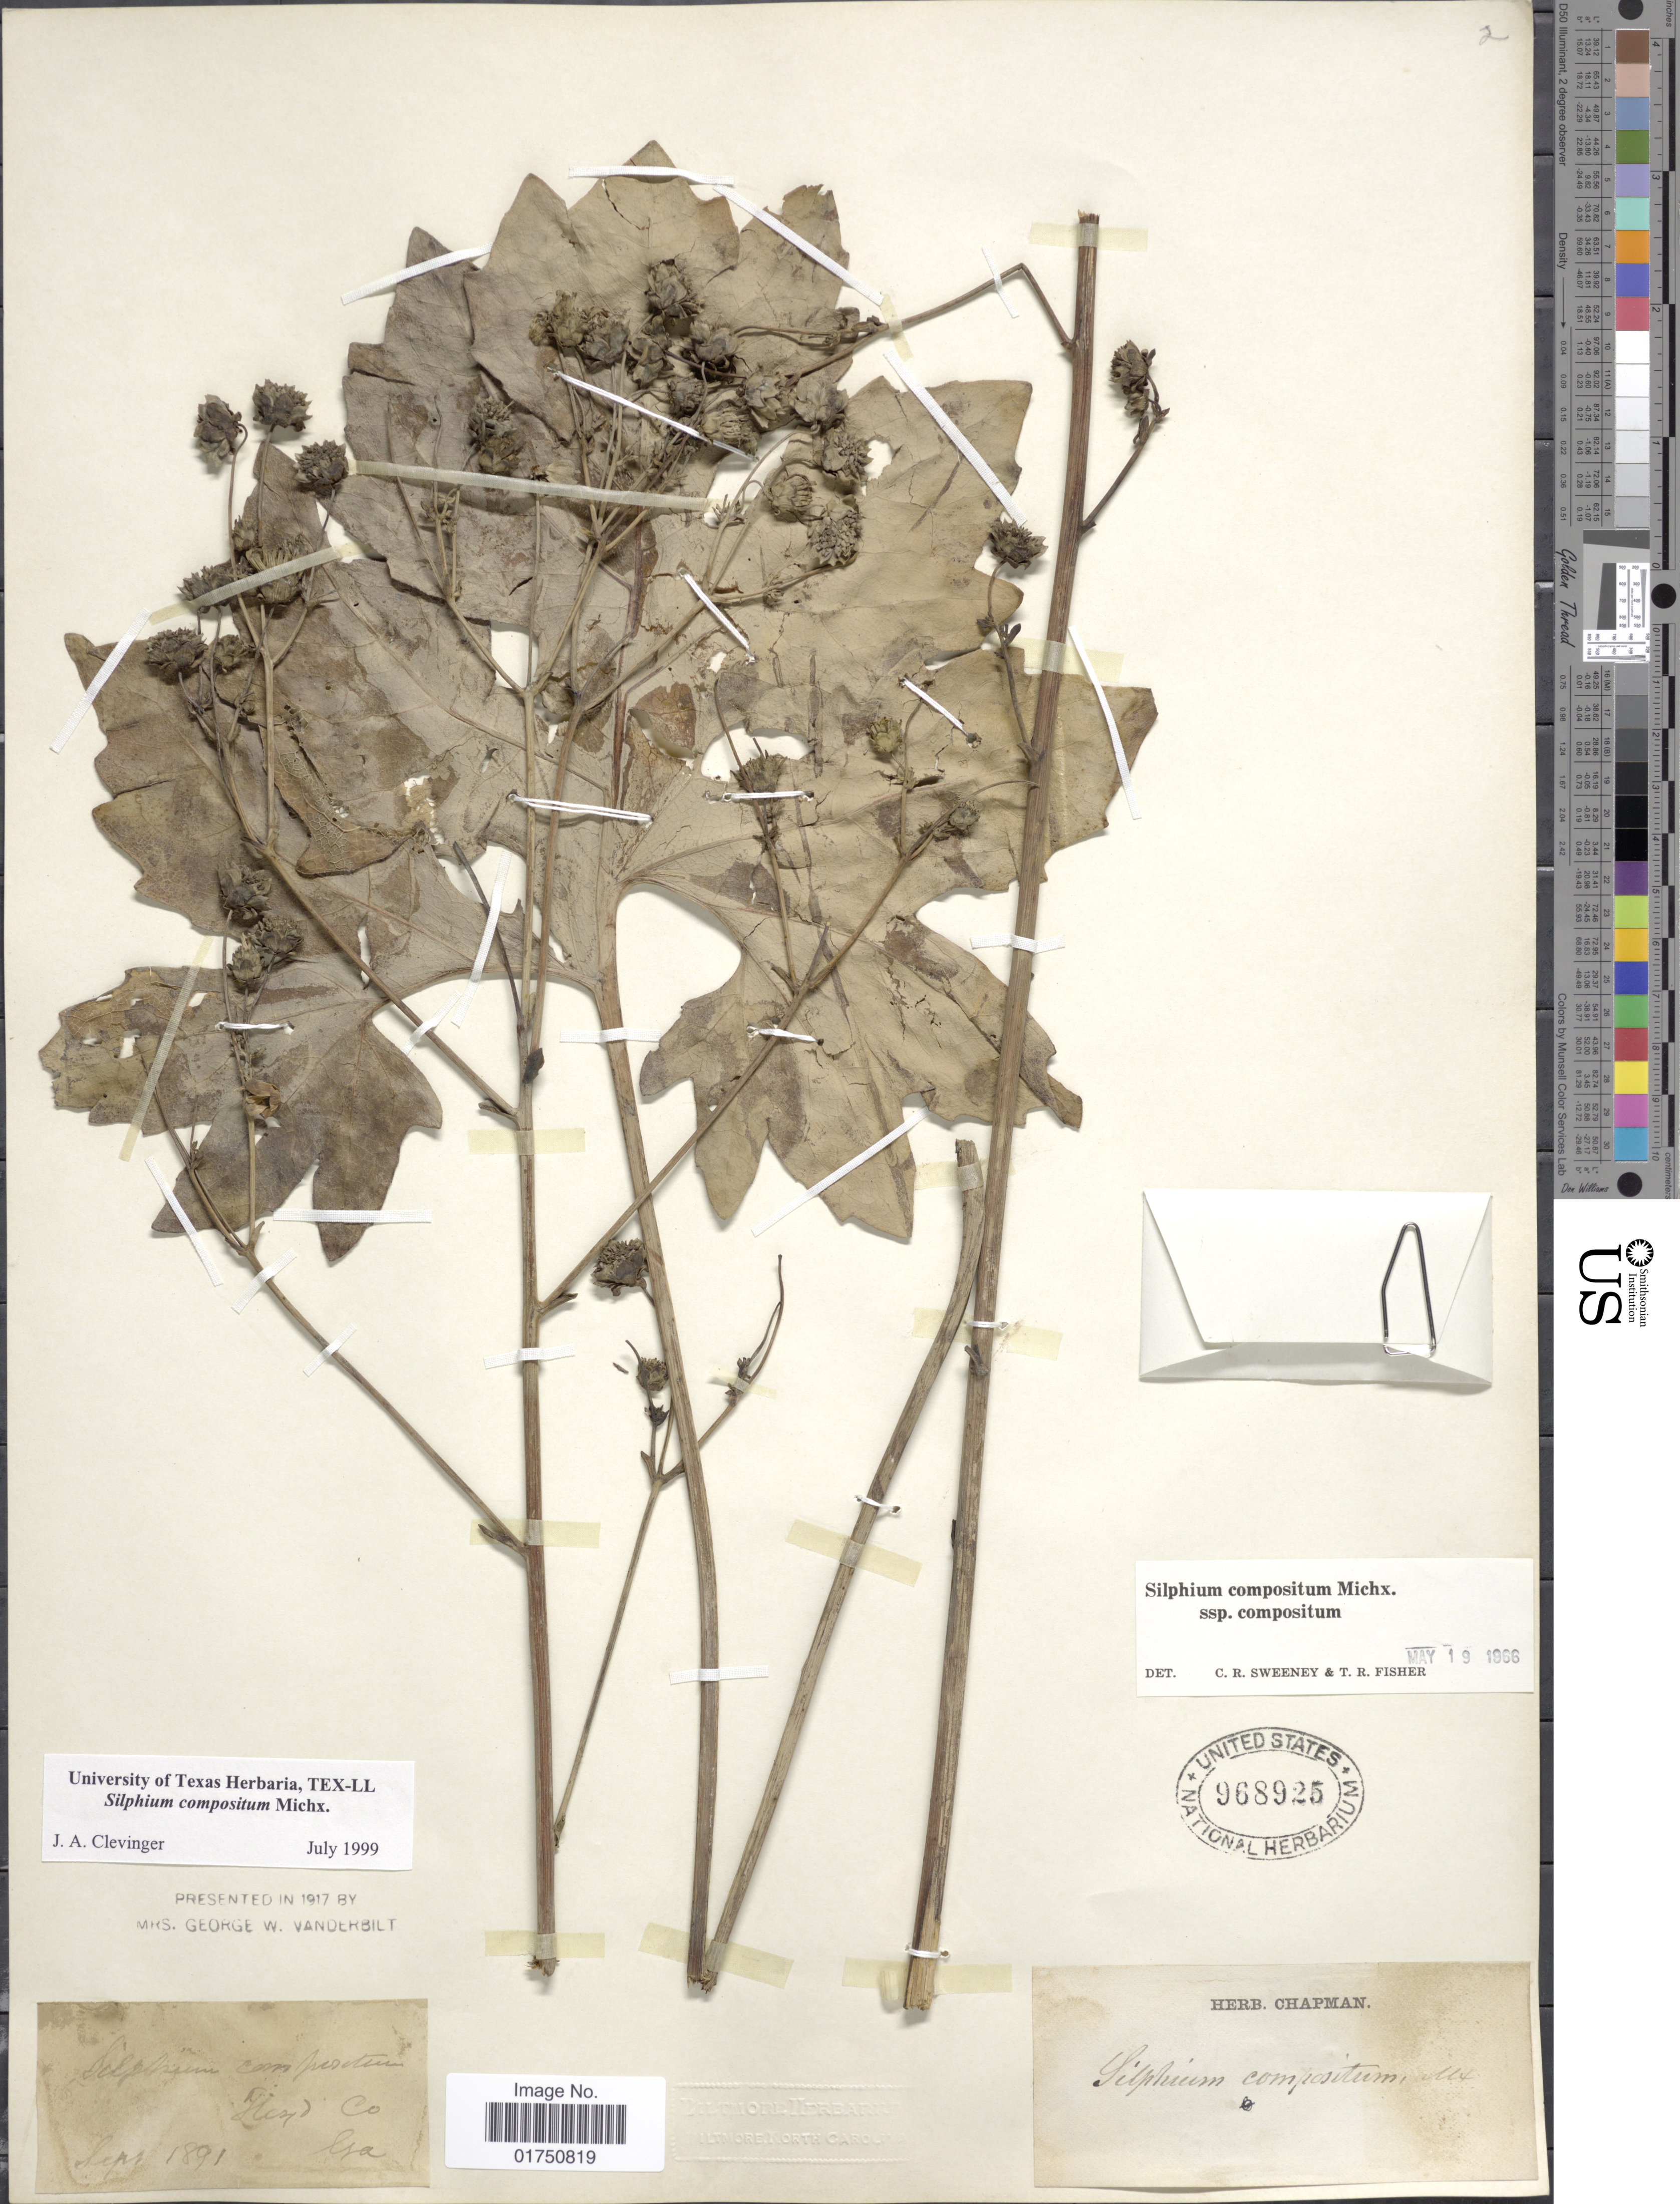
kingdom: Plantae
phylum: Tracheophyta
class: Magnoliopsida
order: Asterales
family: Asteraceae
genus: Silphium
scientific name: Silphium compositum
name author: Michx.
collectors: ex herb. Chapman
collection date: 1891-09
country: United States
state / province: Georgia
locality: Floyd Co.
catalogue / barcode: US 968925